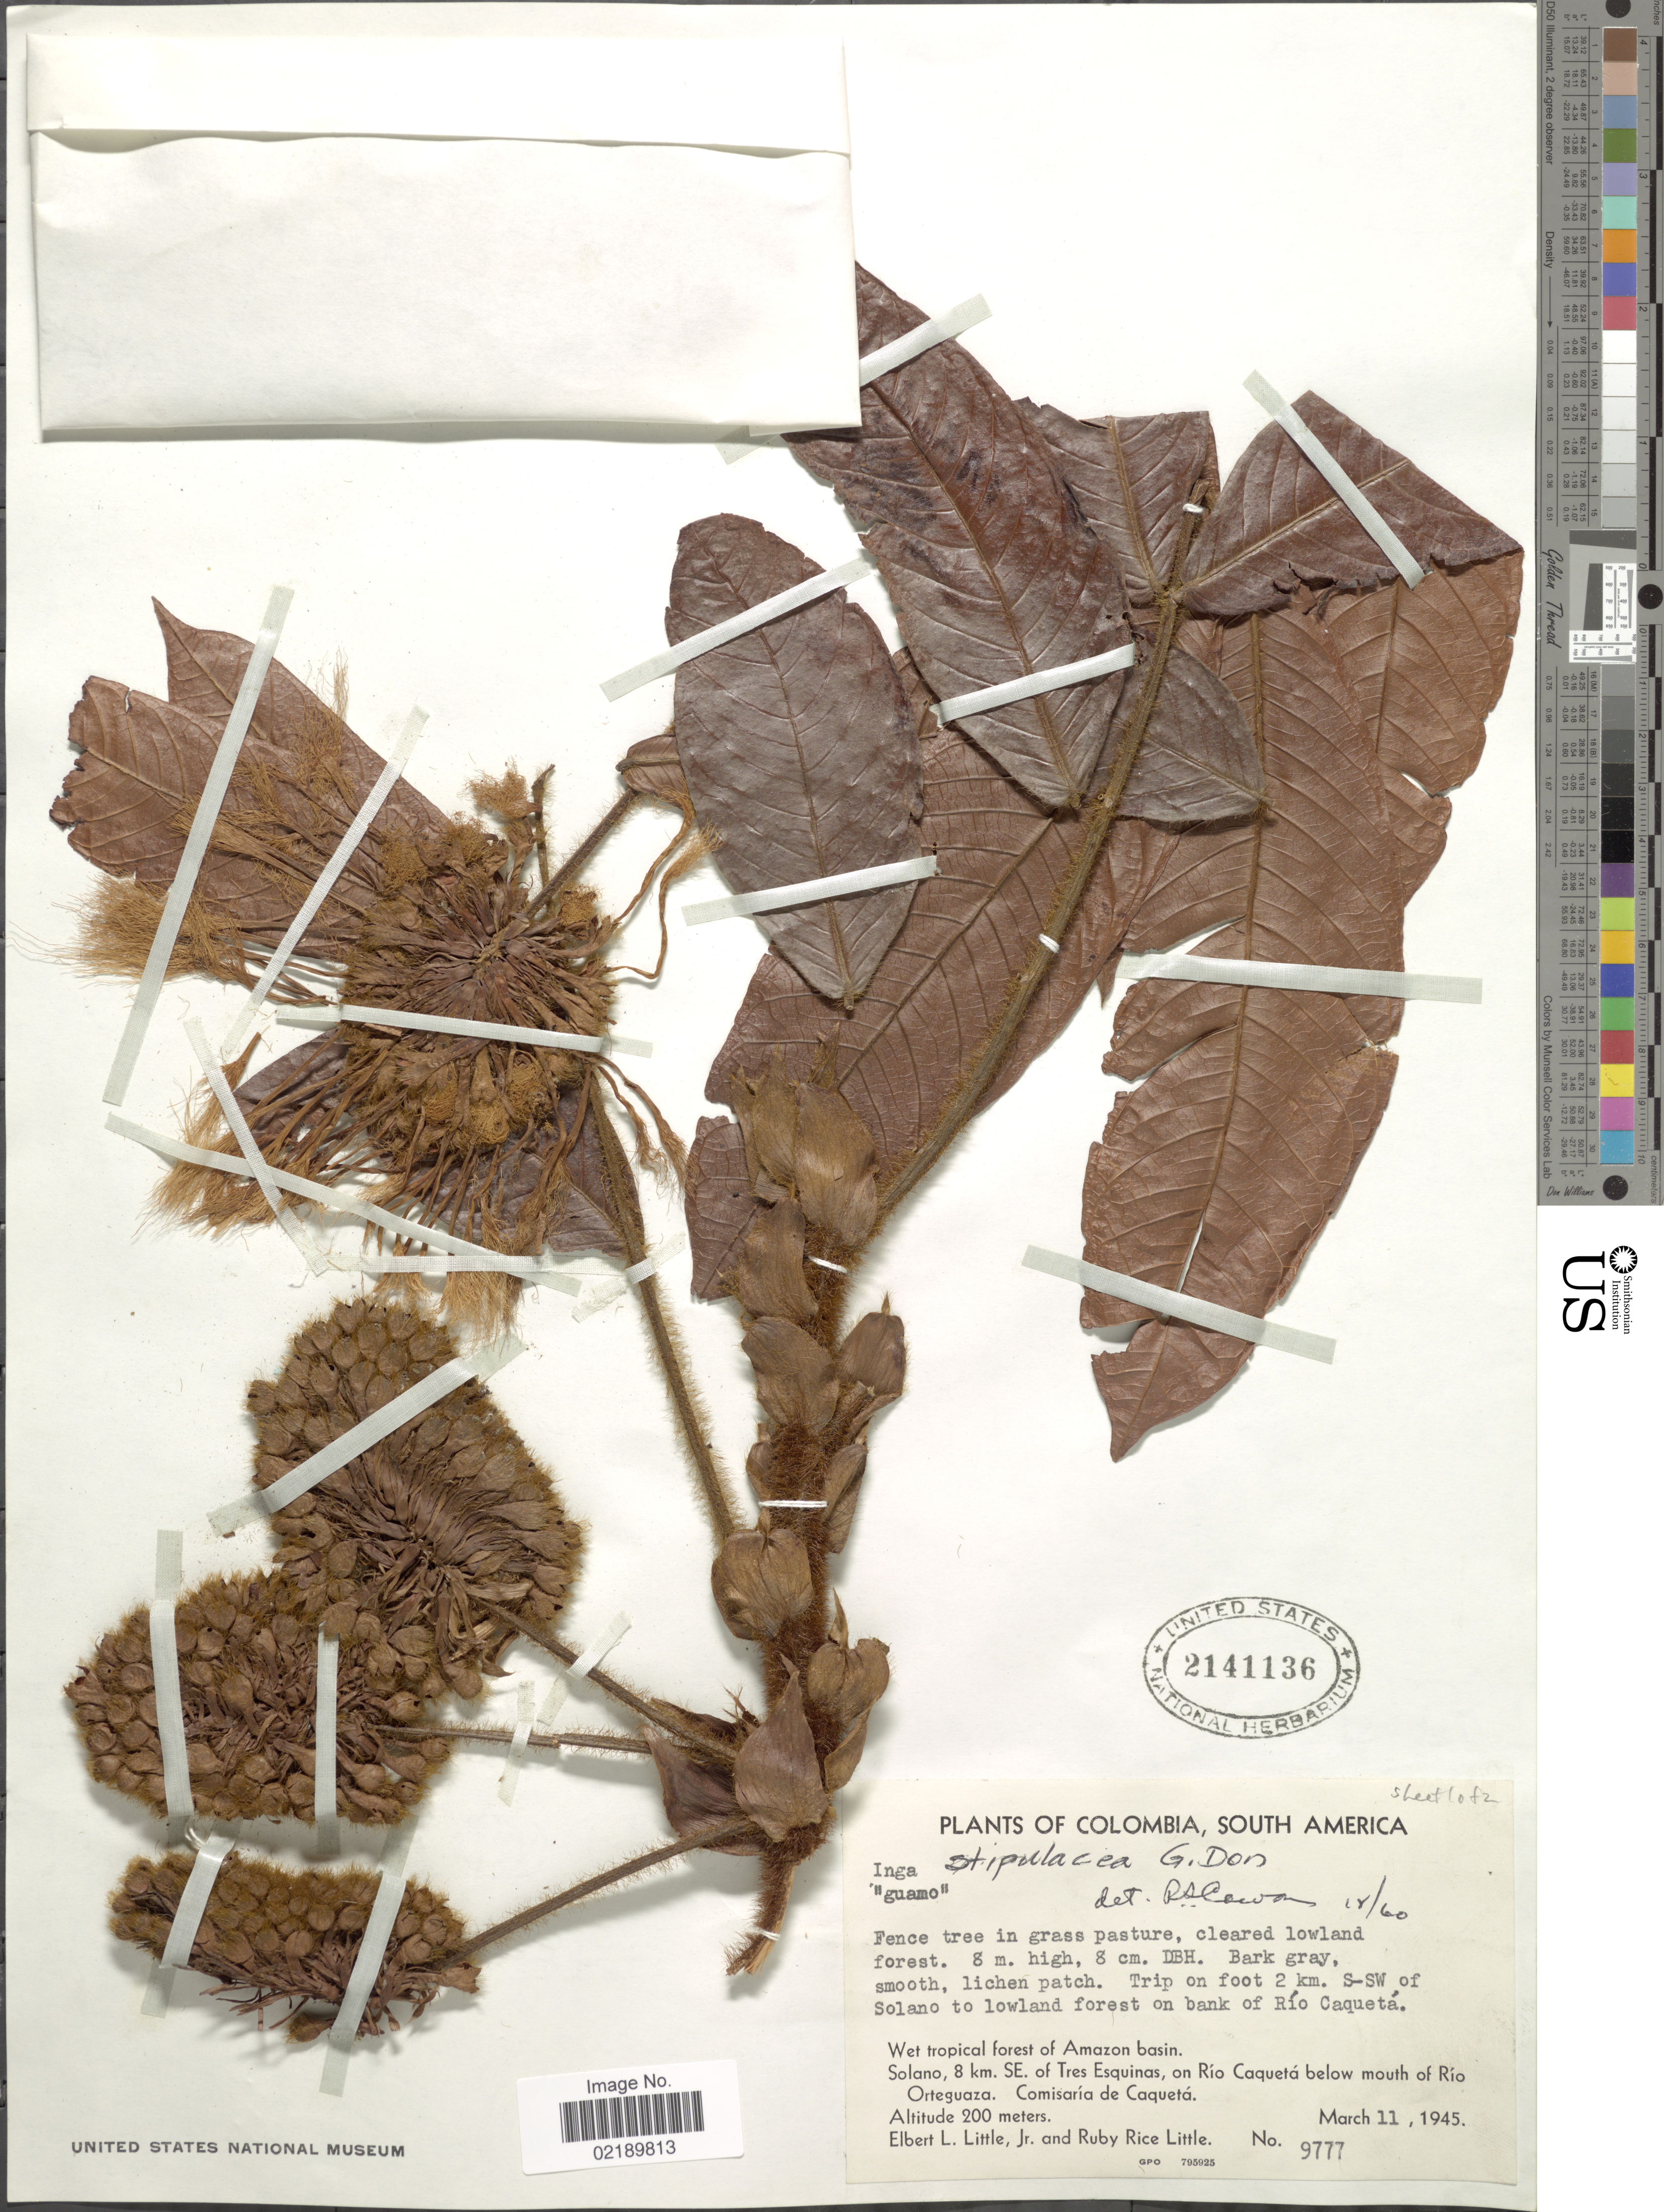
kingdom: Plantae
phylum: Tracheophyta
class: Magnoliopsida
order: Fabales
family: Fabaceae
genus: Inga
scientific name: Inga stipulacea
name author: G. Don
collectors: E. L. Little & R. R. Little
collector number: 9777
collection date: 1945-03-11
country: Colombia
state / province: Caquetá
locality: South America, s km S-SW of Solano to lowland forest on bank of Rio Caqueta, Amazon basin, Solano, 8 km SE of Tres Esquinas, on Rio Caqueta below mouth of Rio Orteguaza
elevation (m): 200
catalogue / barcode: US 2141136